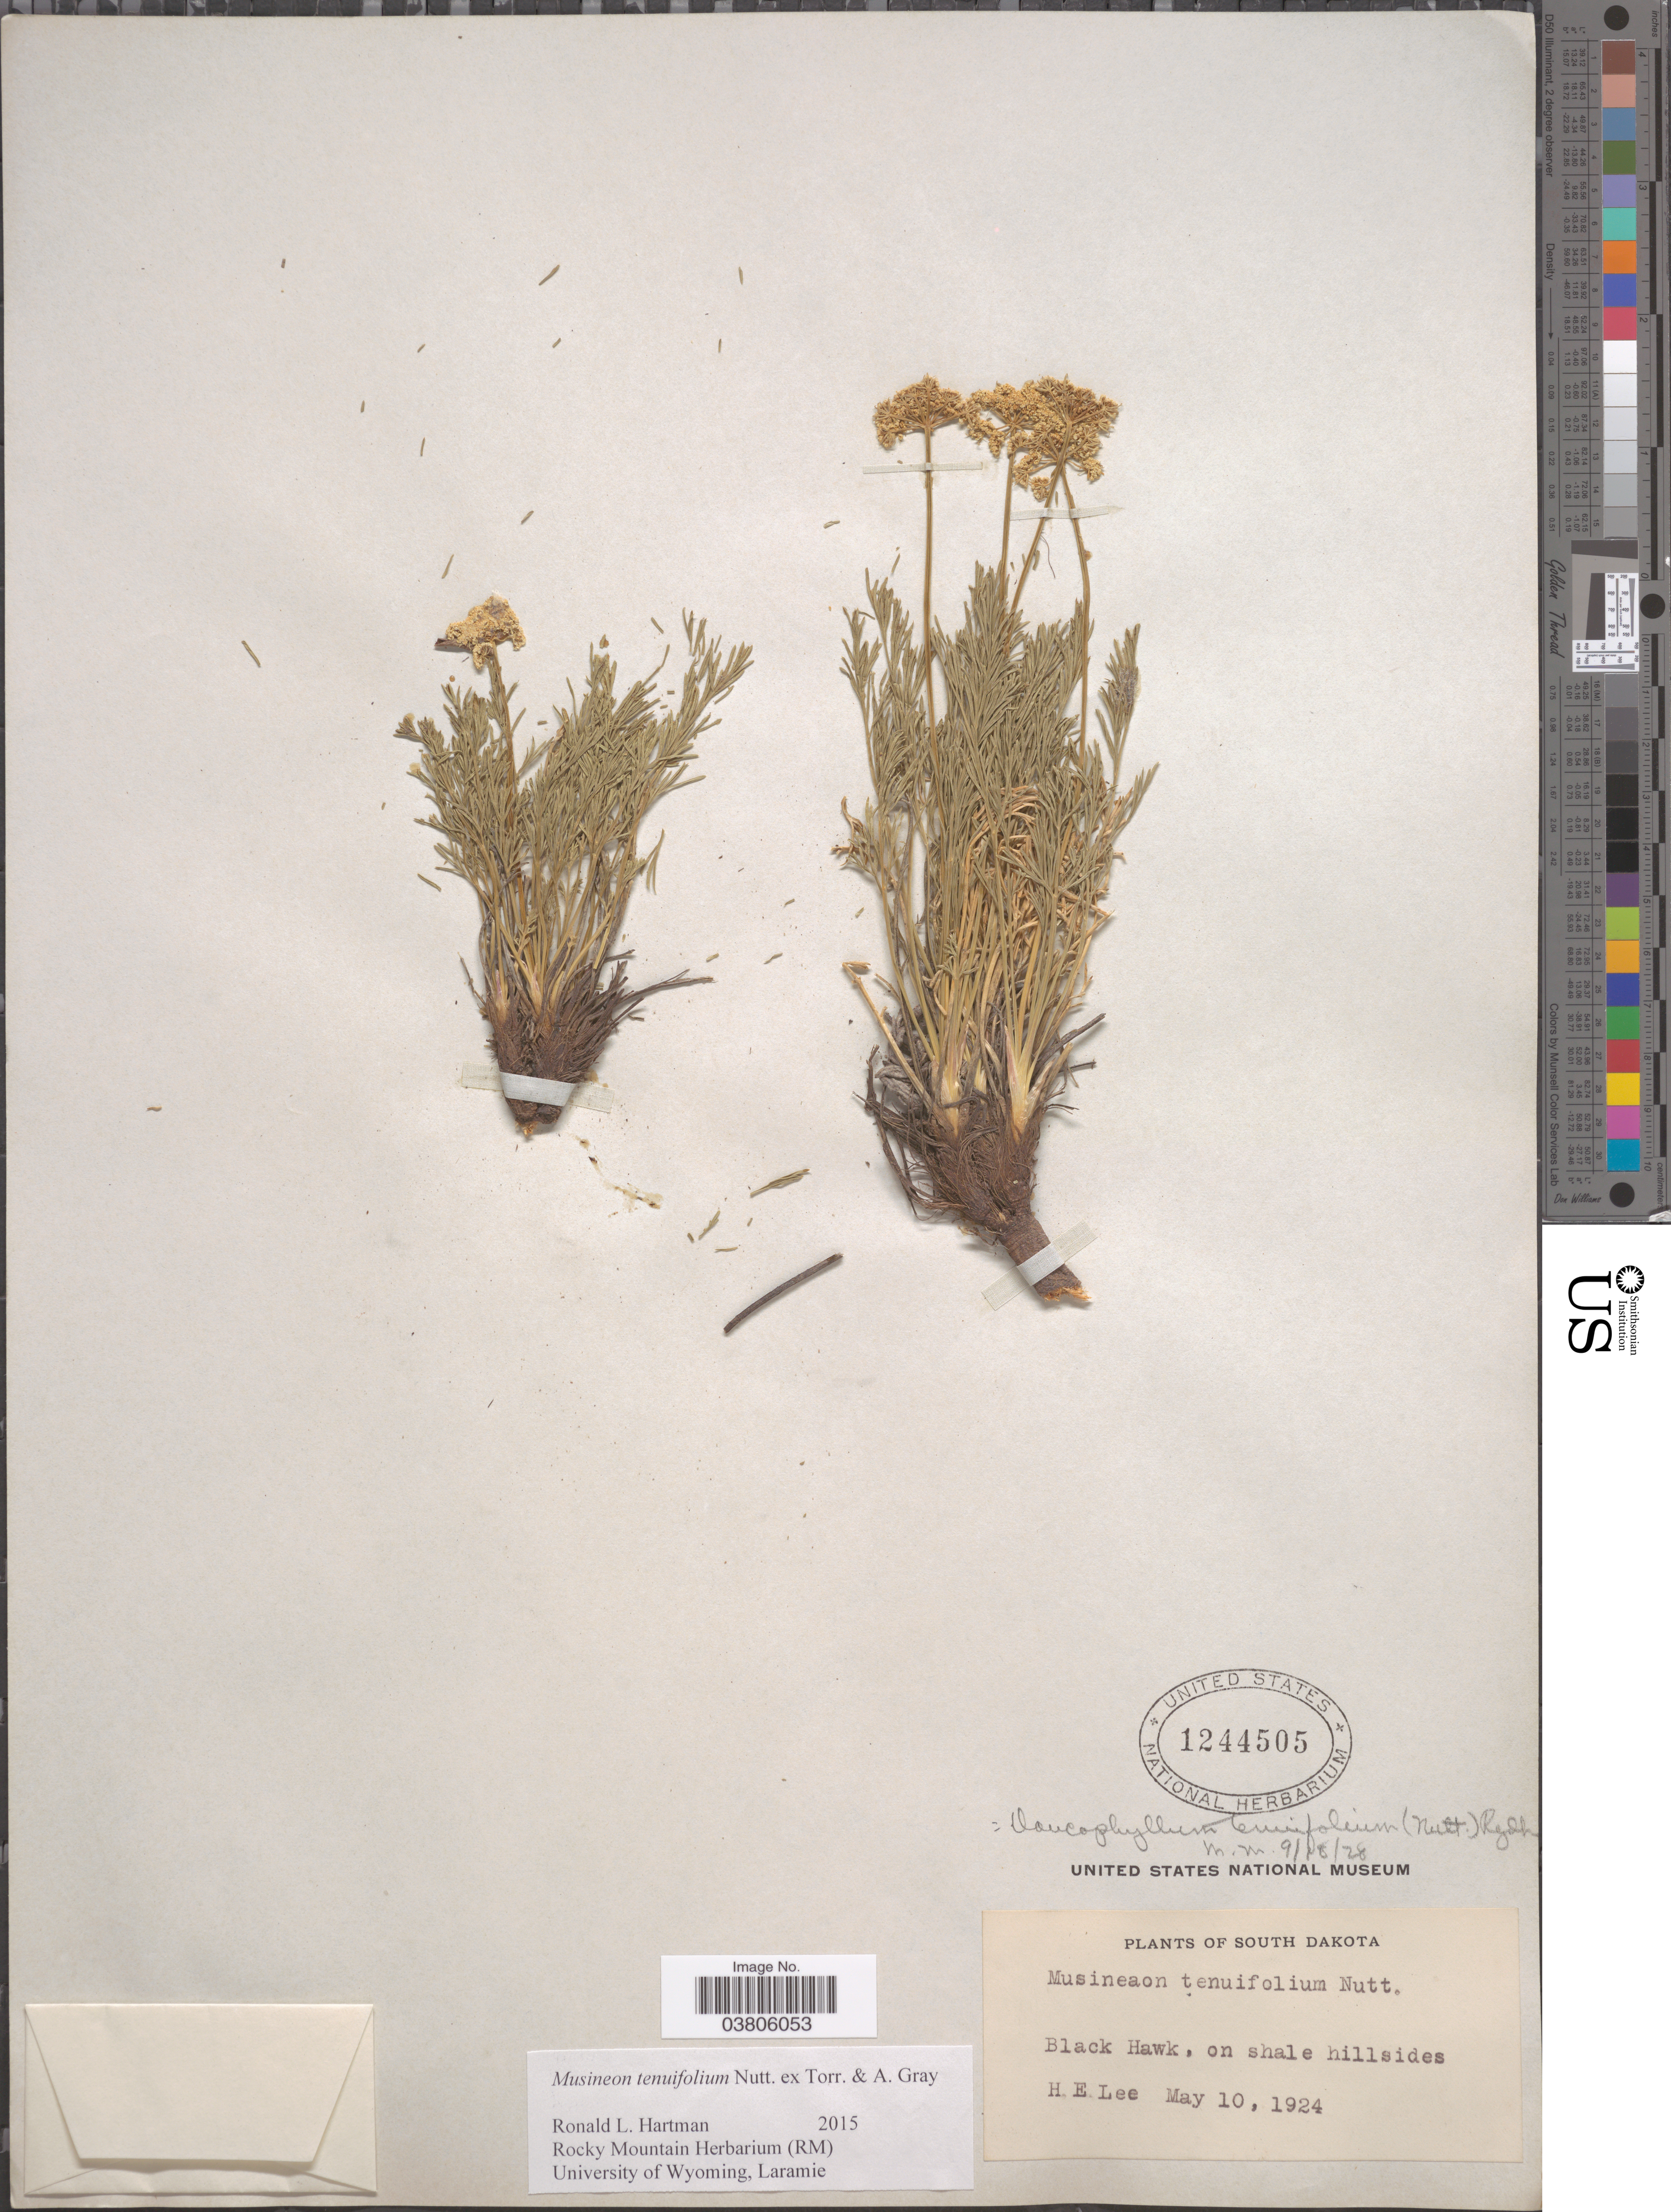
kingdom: Plantae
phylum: Tracheophyta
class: Magnoliopsida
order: Apiales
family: Apiaceae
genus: Musineon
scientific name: Musineon tenuifolium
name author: Nutt.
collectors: H. Lee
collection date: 1924-05-10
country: United States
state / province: South Dakota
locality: Black Hawk, on shale hillsides.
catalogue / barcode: US 1244505